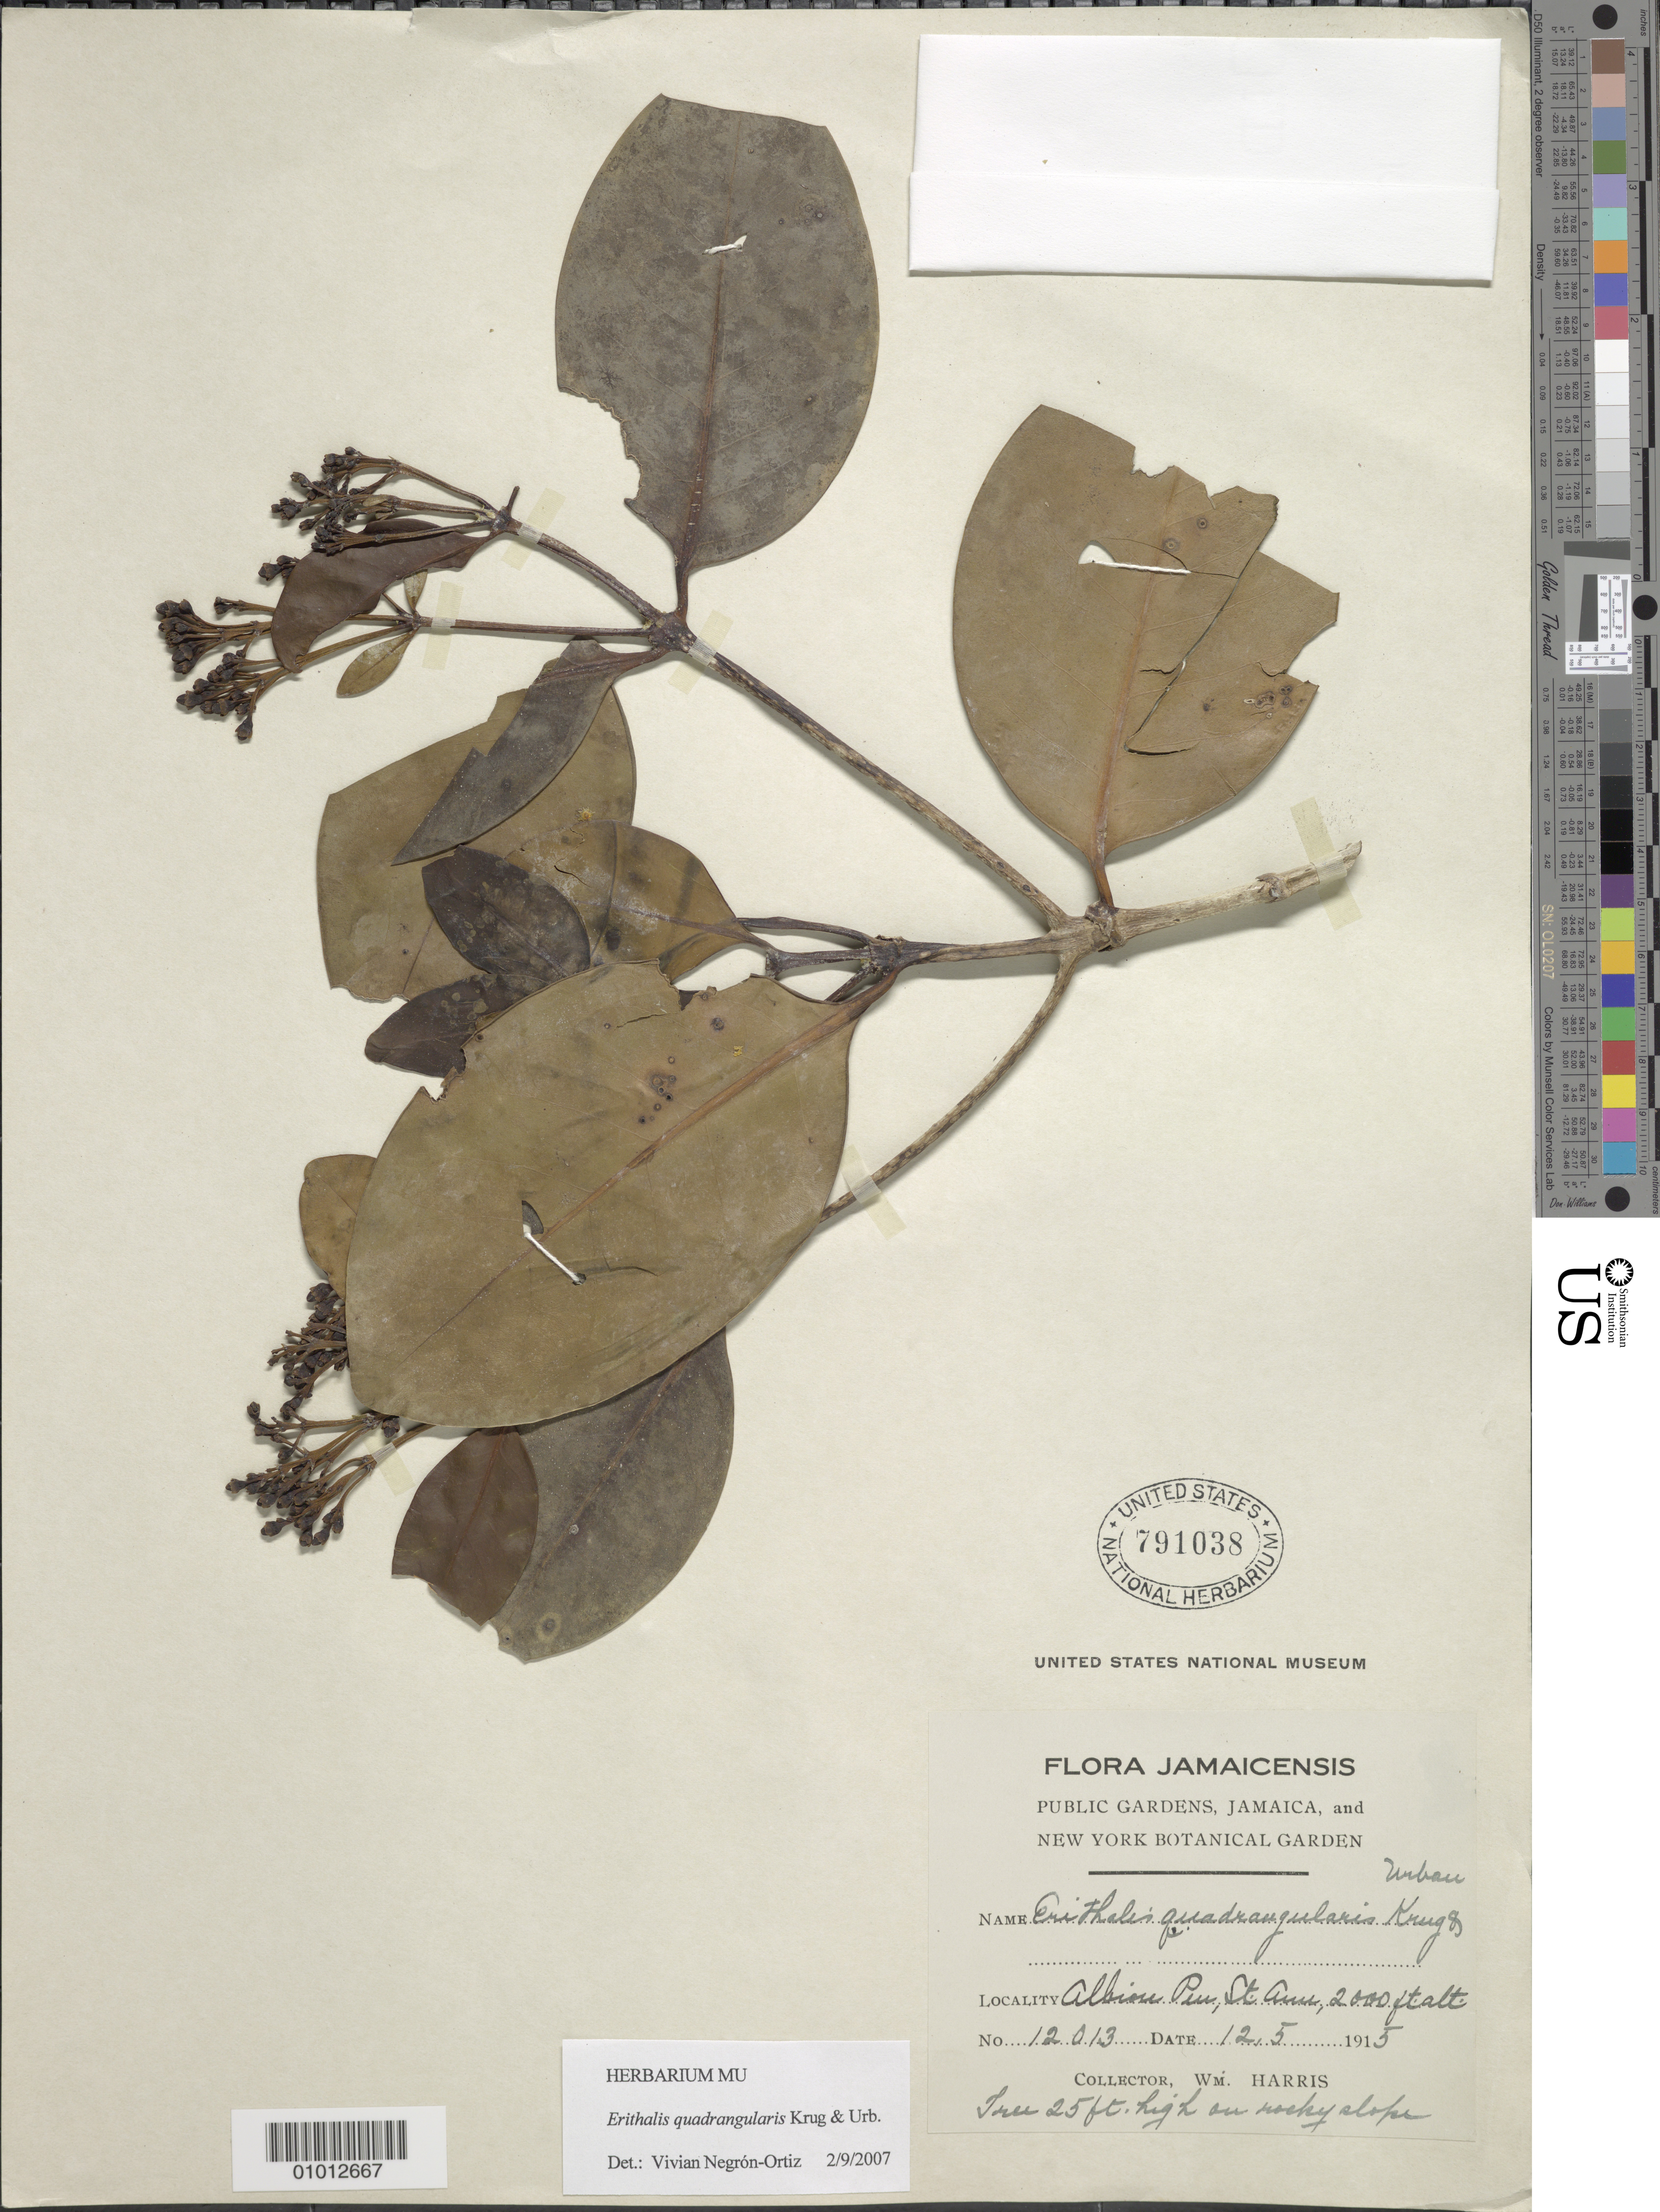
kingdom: Plantae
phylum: Tracheophyta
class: Magnoliopsida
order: Gentianales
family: Rubiaceae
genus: Erithalis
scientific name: Erithalis quadrangularis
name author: Krug & Urb.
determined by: Negrón-Ortiz, V.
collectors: W. Harris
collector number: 12013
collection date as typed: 12 May 1915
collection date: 1915-05-12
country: Jamaica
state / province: Saint Ann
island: Jamaica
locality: Albion Pen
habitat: On rocky slope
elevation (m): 610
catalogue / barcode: US 791038